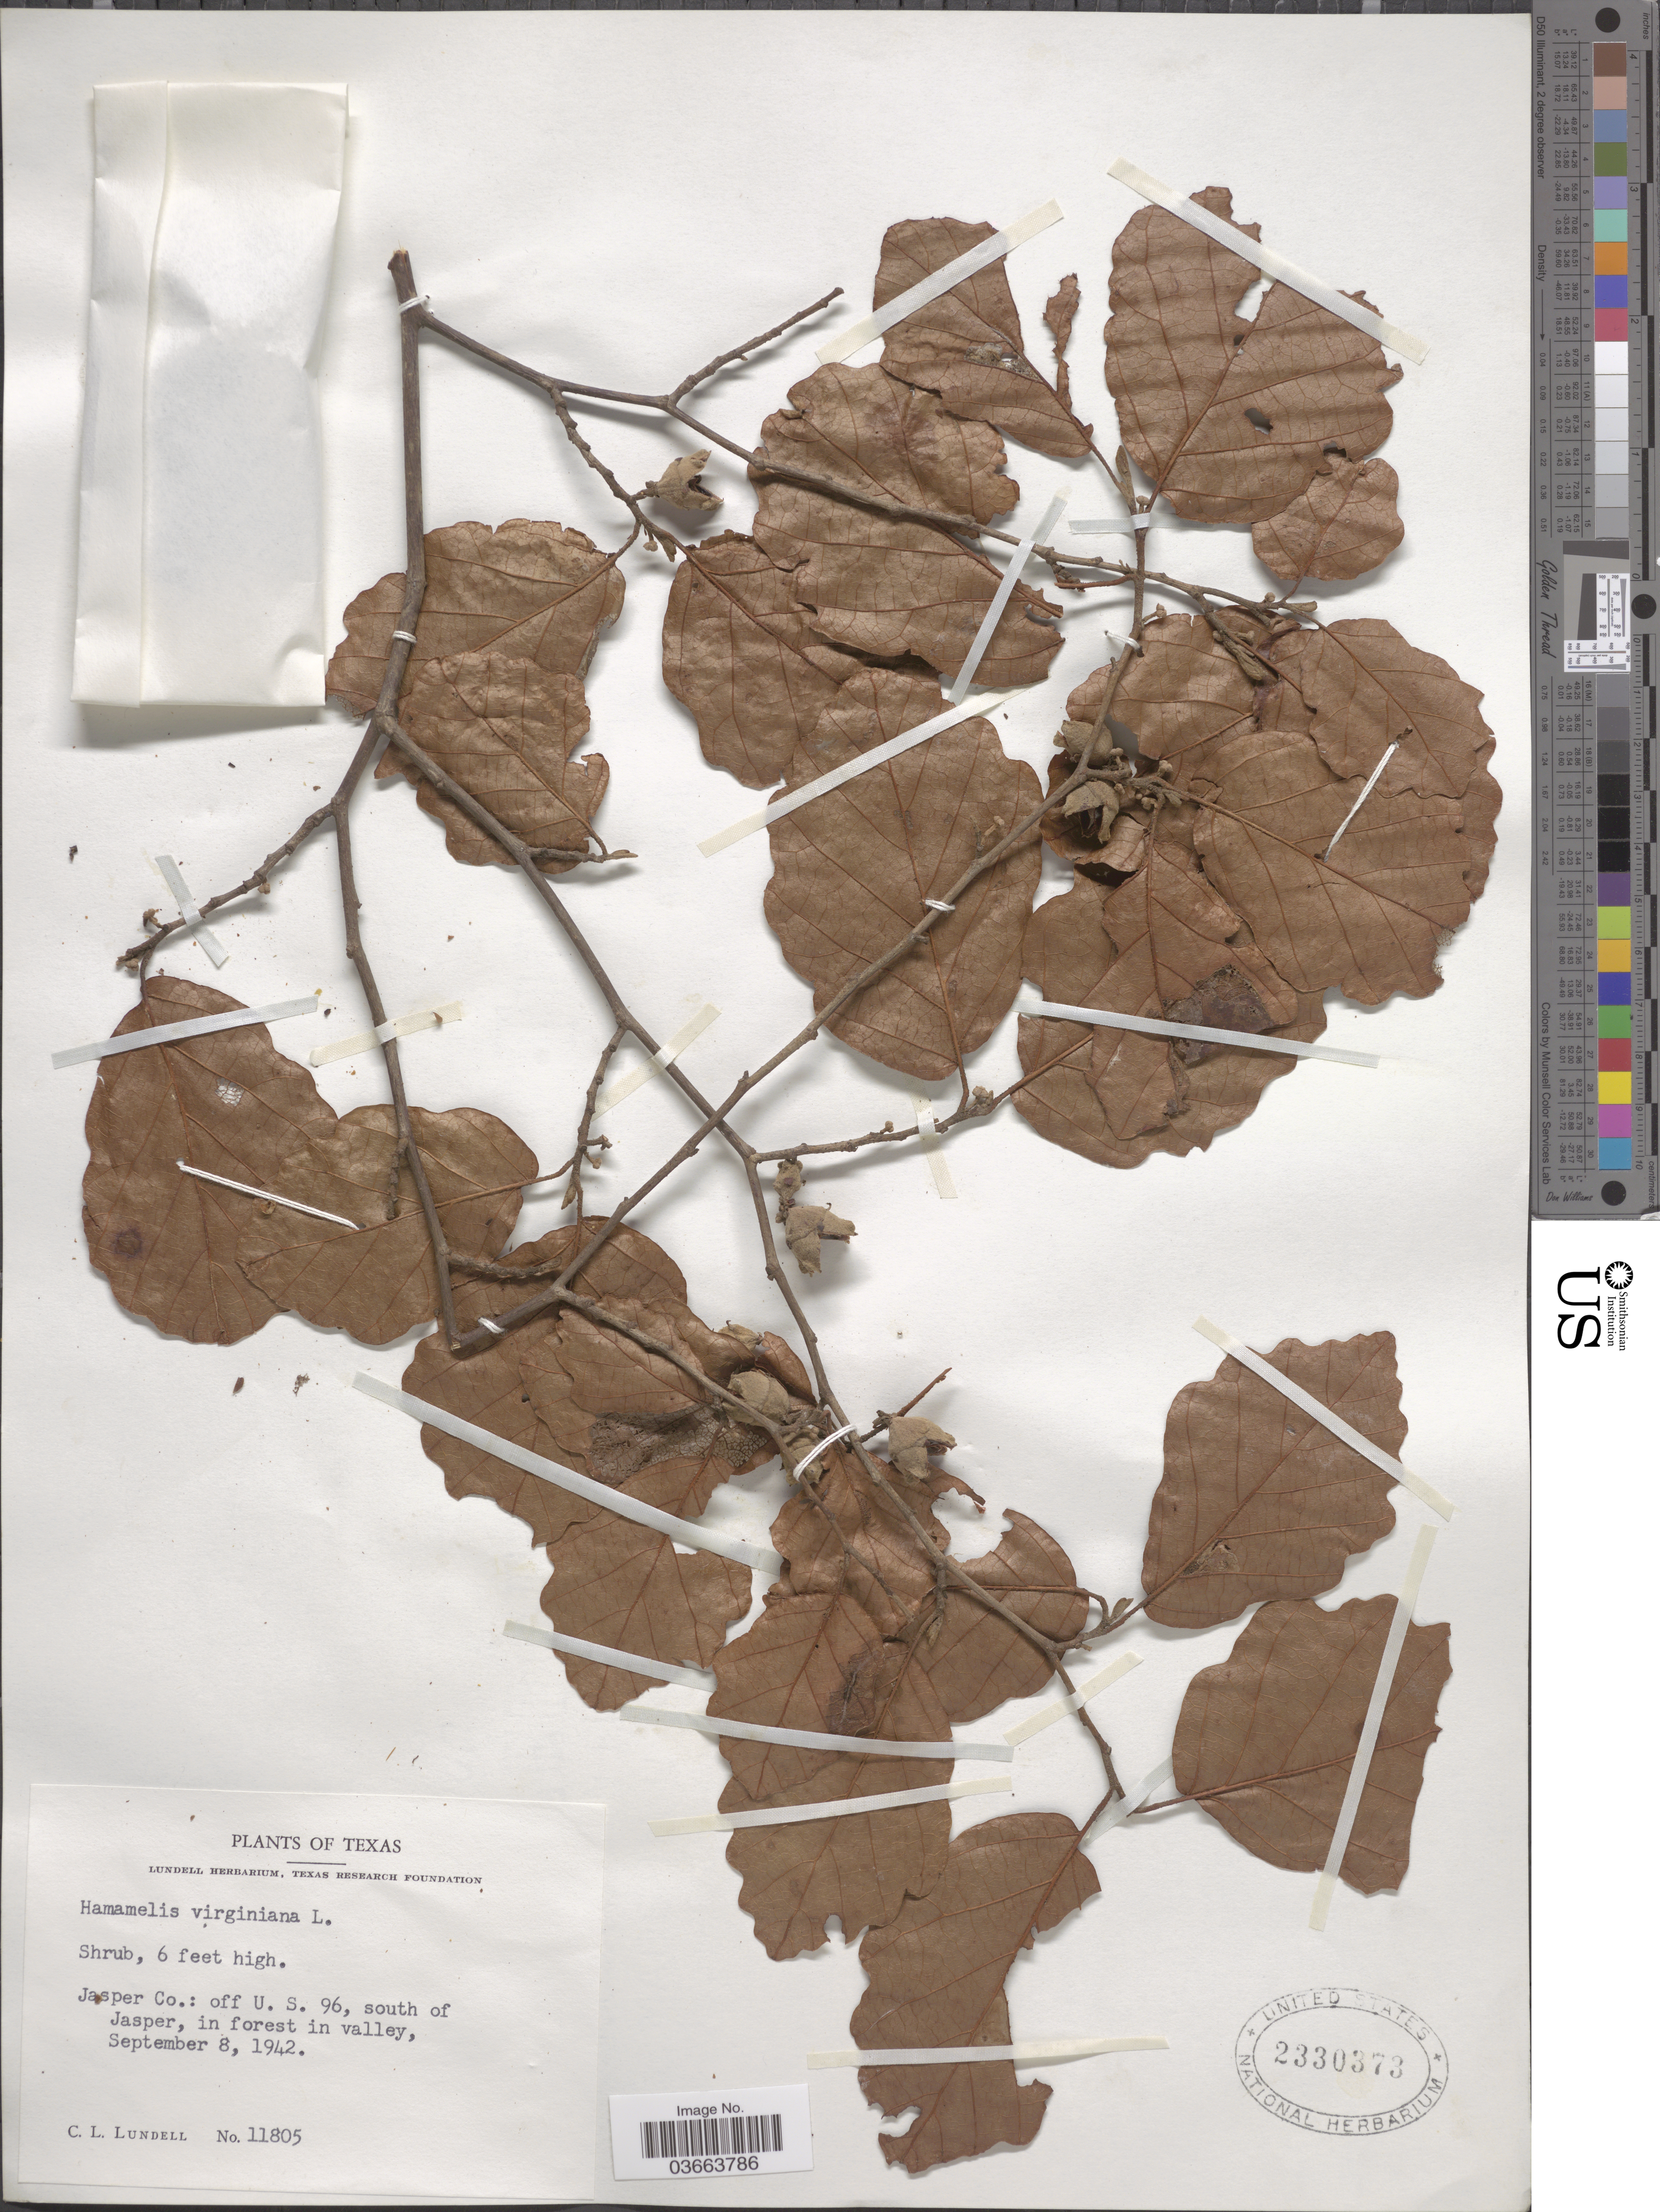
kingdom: Plantae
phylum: Tracheophyta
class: Magnoliopsida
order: Saxifragales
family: Hamamelidaceae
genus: Hamamelis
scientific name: Hamamelis virginiana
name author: L.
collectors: C. L. Lundell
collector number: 11805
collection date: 1942-09-08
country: United States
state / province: Texas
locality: Jasper Co.: off U. S. 96, south of Jasper, in forest in valley.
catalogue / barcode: US 2330373